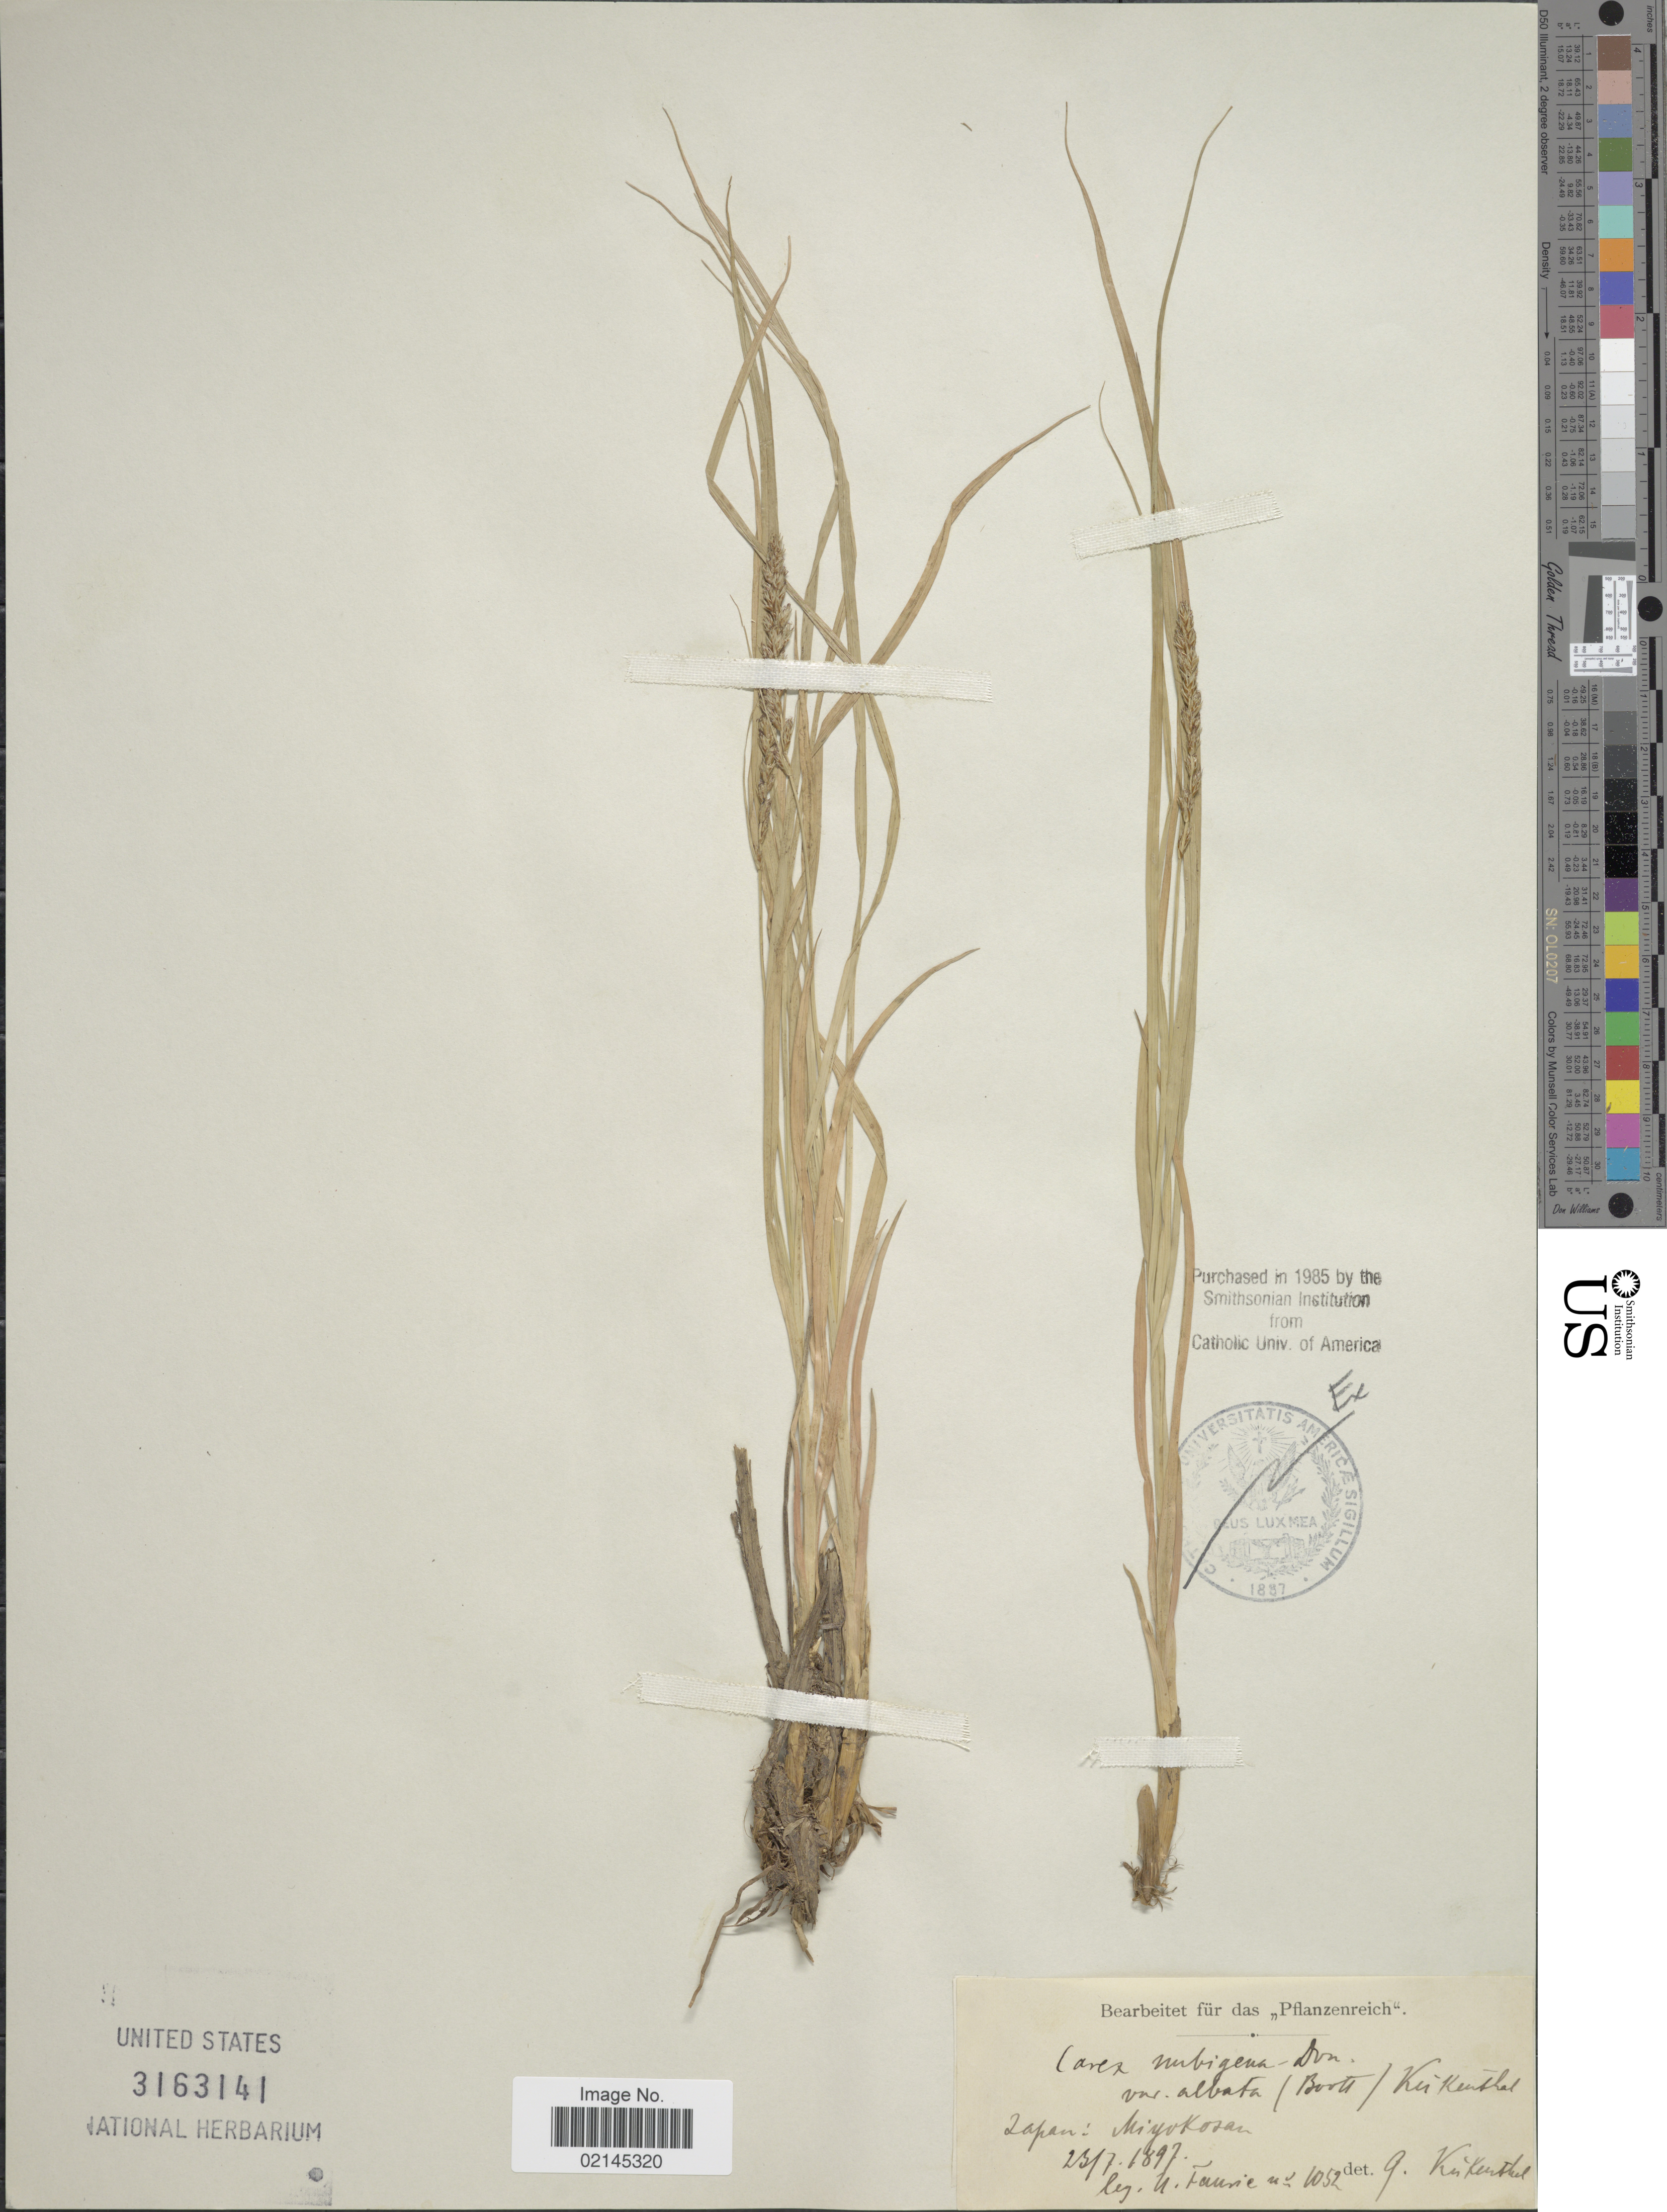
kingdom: Plantae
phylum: Tracheophyta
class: Liliopsida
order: Poales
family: Cyperaceae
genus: Carex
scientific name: Carex nubigena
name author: D. Don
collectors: U. Faurie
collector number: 1052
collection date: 1897-07-23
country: Japan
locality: Japan: Miyokosan.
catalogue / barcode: US 3163141